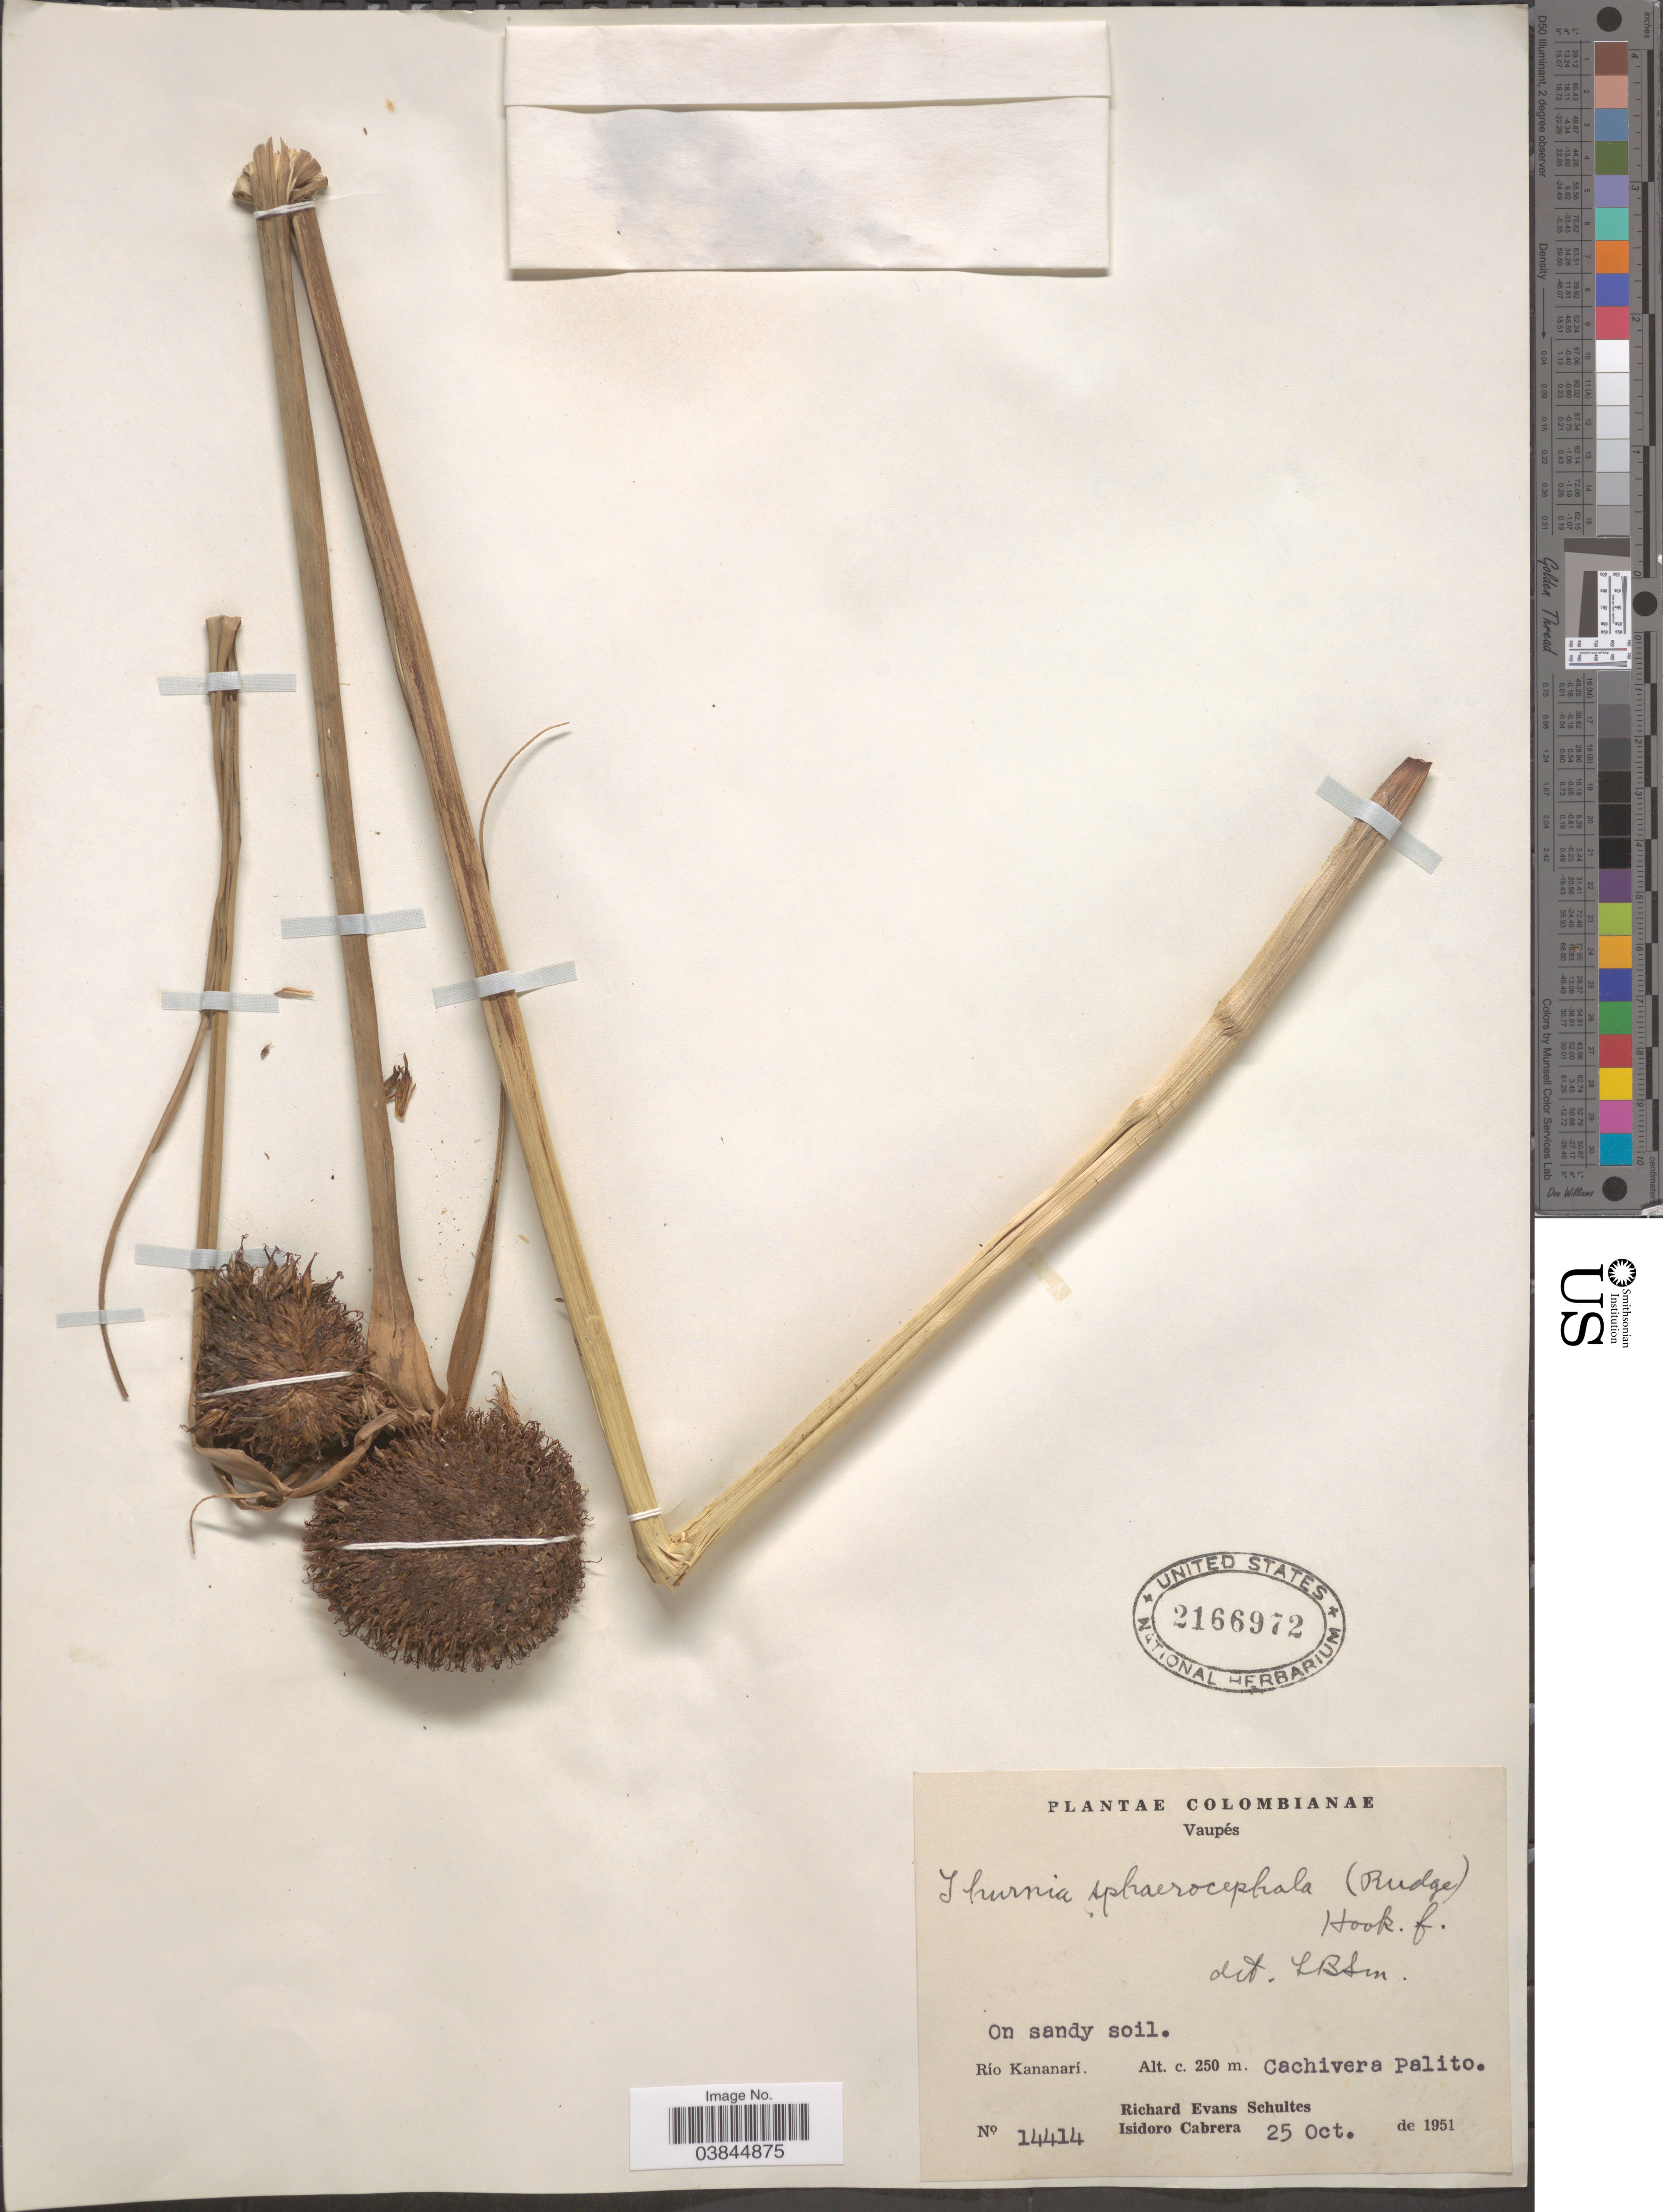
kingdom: Plantae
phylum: Tracheophyta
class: Liliopsida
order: Poales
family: Thurniaceae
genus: Thurnia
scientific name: Thurnia sphaerocephala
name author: (Rudge) Hook. f.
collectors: R. E. Schultes & I. Cabrera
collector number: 14414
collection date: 1951-10-25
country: Colombia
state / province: Vaupés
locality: Río Kananarí. Cachivera Palito.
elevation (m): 250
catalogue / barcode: US 2166972